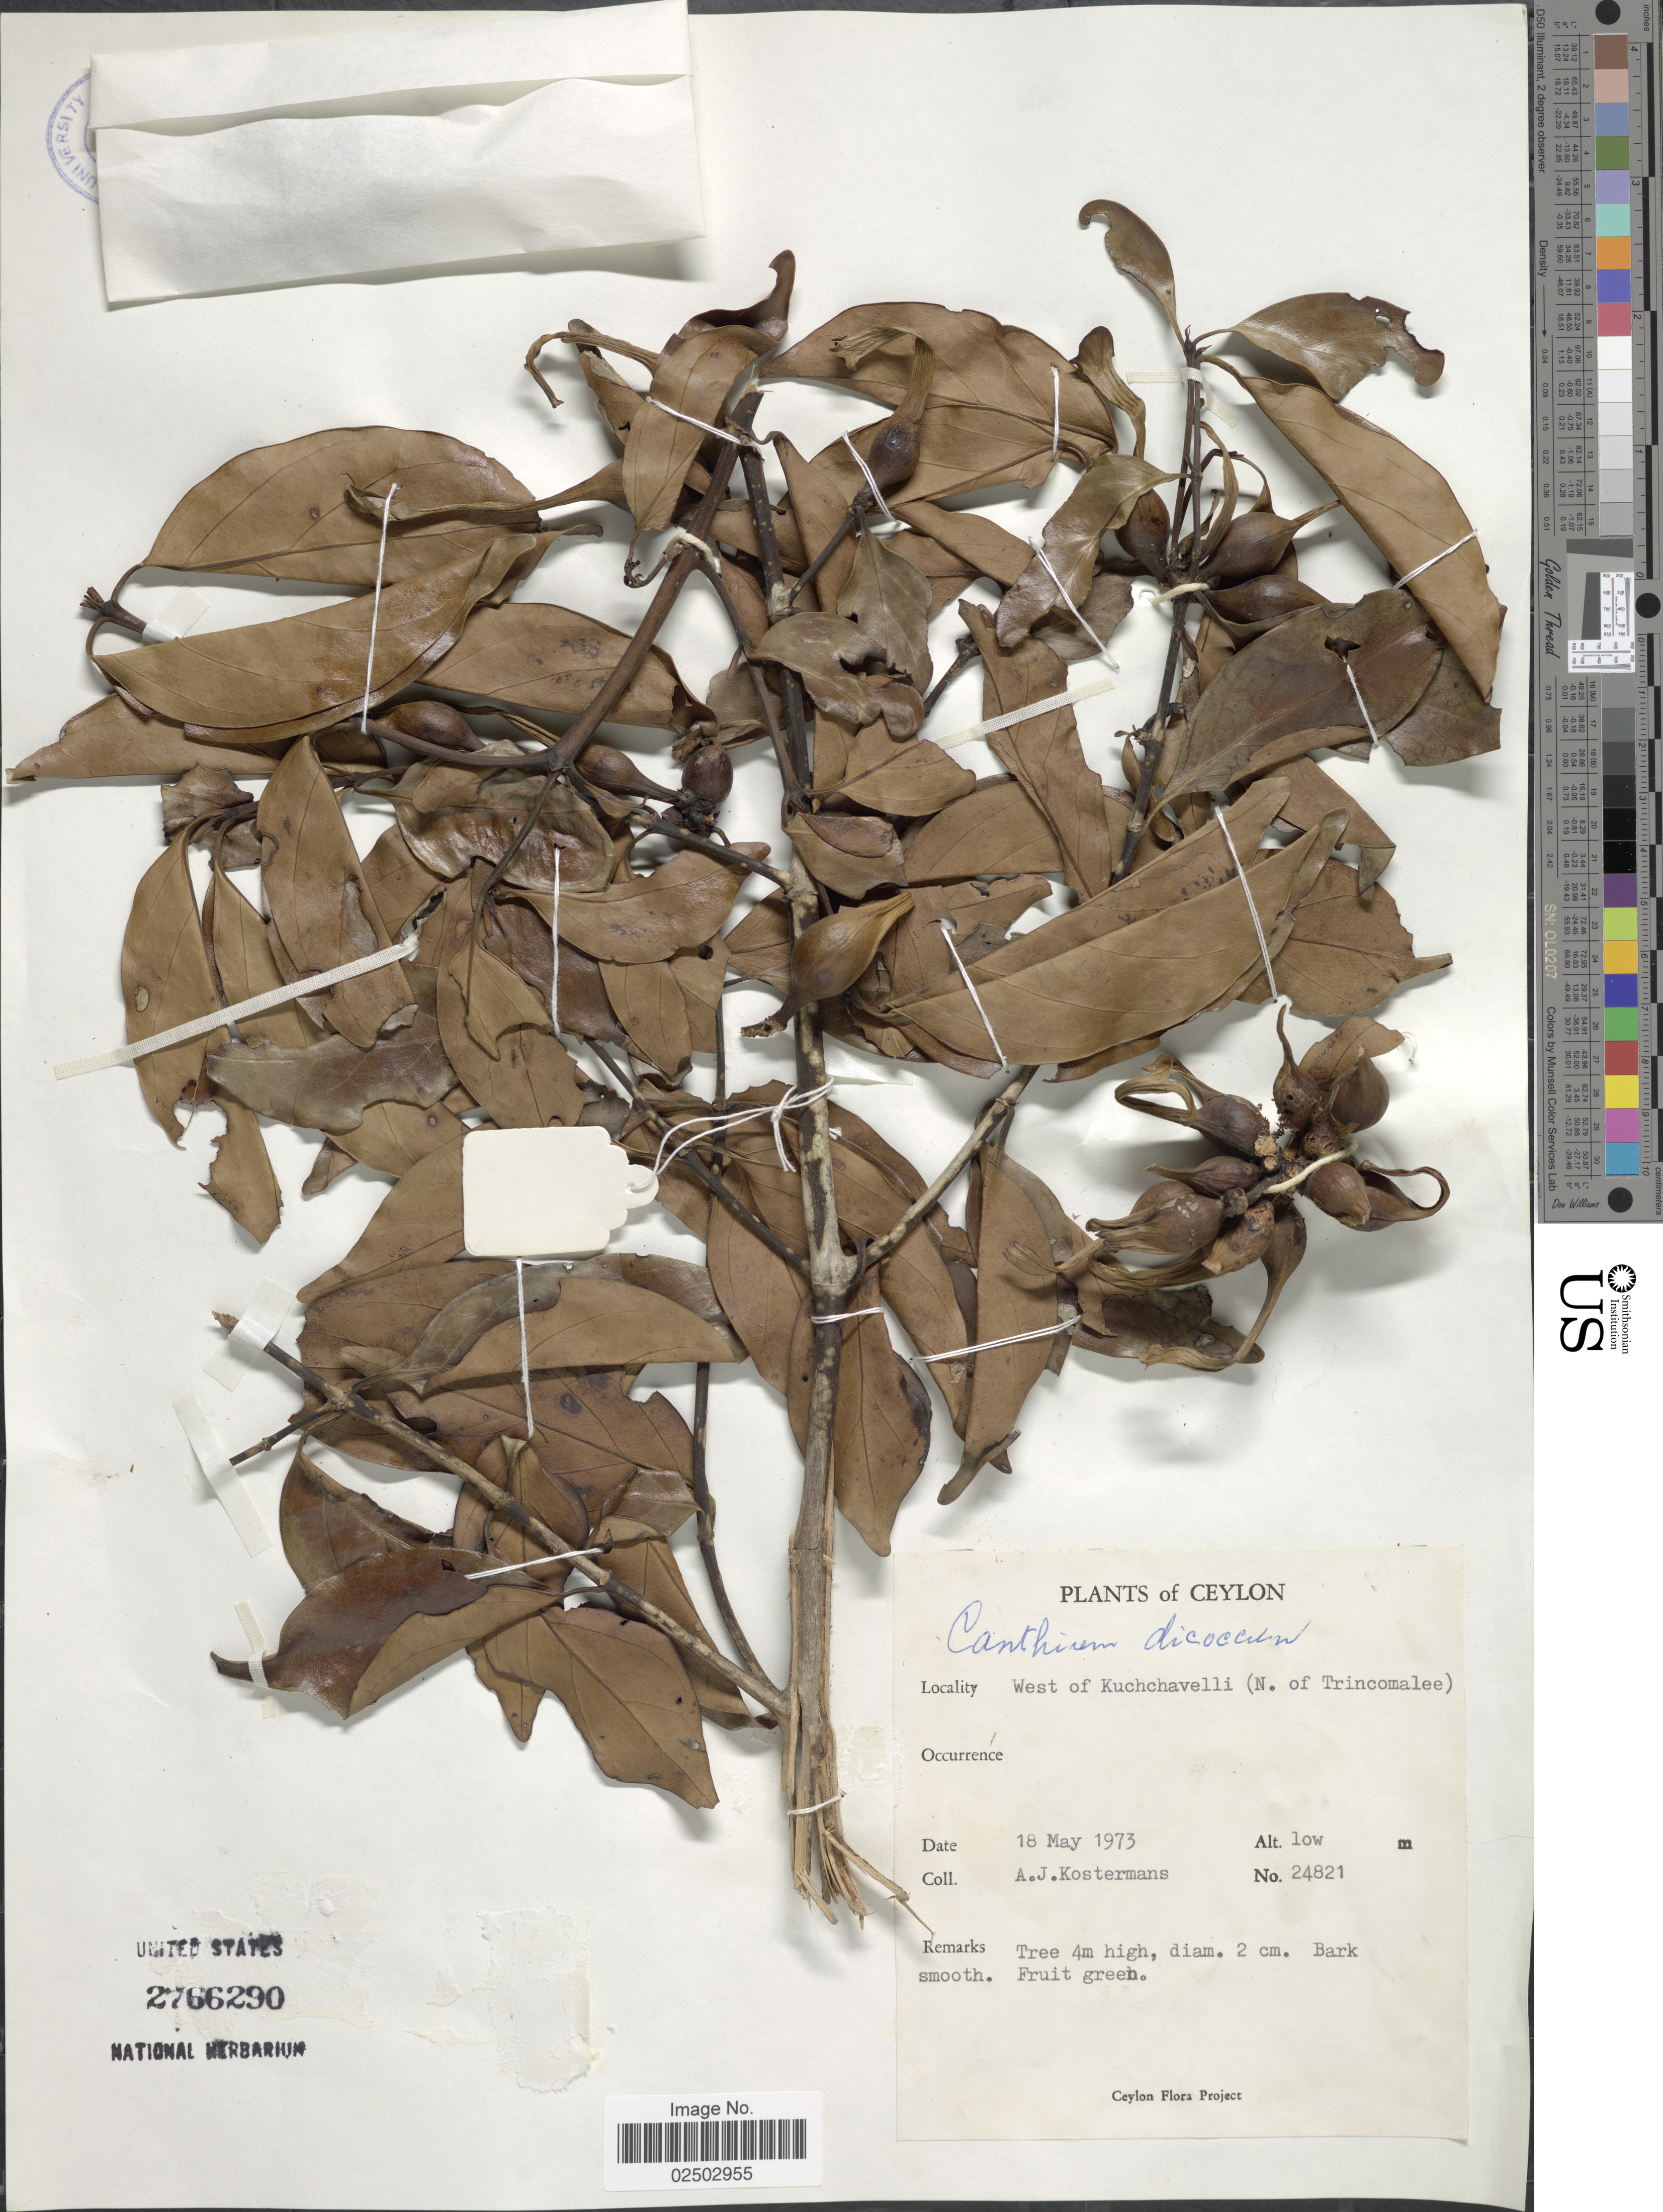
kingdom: Plantae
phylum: Tracheophyta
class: Magnoliopsida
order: Gentianales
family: Rubiaceae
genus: Canthium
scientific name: Canthium dicoccum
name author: (Gaertn.) Merr.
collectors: A. J. G. Kostermans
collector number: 24821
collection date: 1973-05-18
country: Sri Lanka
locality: Ceylon, West of Kuchchavelli (N. of Trincomalee)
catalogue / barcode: US 2766290